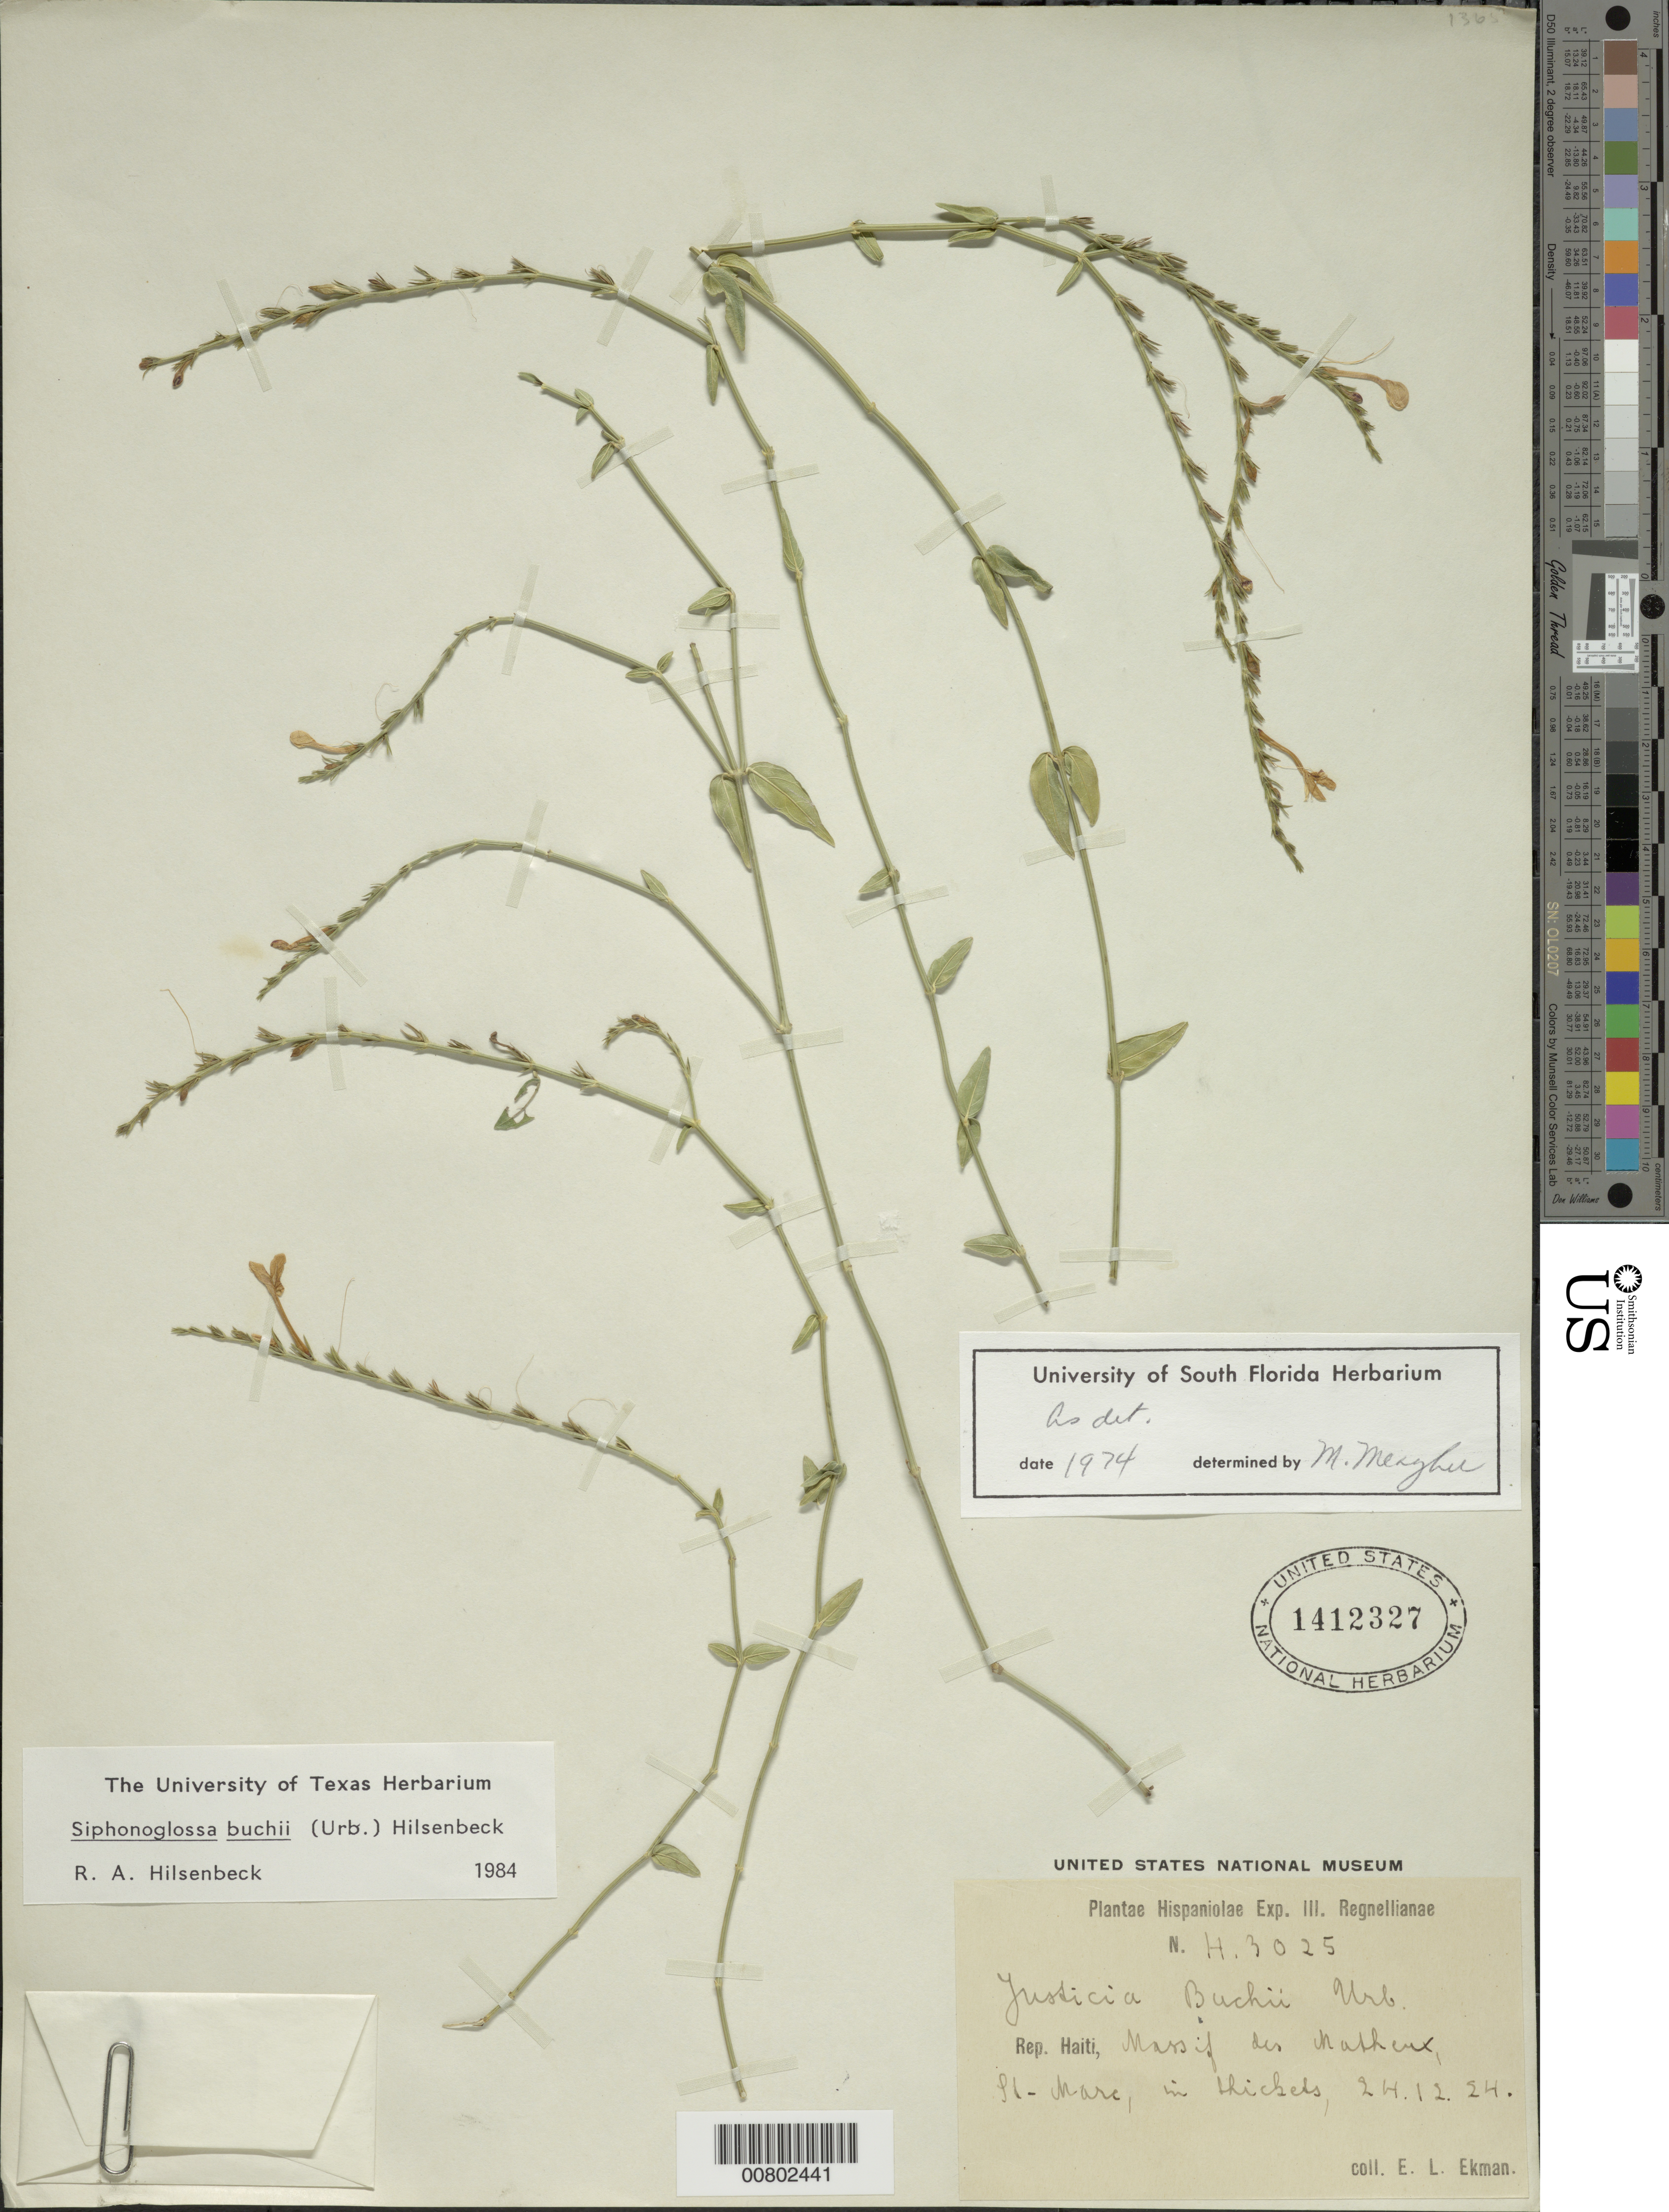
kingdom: Plantae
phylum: Tracheophyta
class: Magnoliopsida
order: Lamiales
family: Acanthaceae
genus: Justicia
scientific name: Justicia buchii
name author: Urb.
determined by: Fisher, Amanda, (LOB), California State University, Long Beach (UNITED STATES)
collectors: E. L. Ekman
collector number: H 3025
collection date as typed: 24 Dec 1924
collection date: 1924-12-24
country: Haiti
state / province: Artibonite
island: Hispaniola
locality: Massif des Matheux, St. Marc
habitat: In thickets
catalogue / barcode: US 1412327